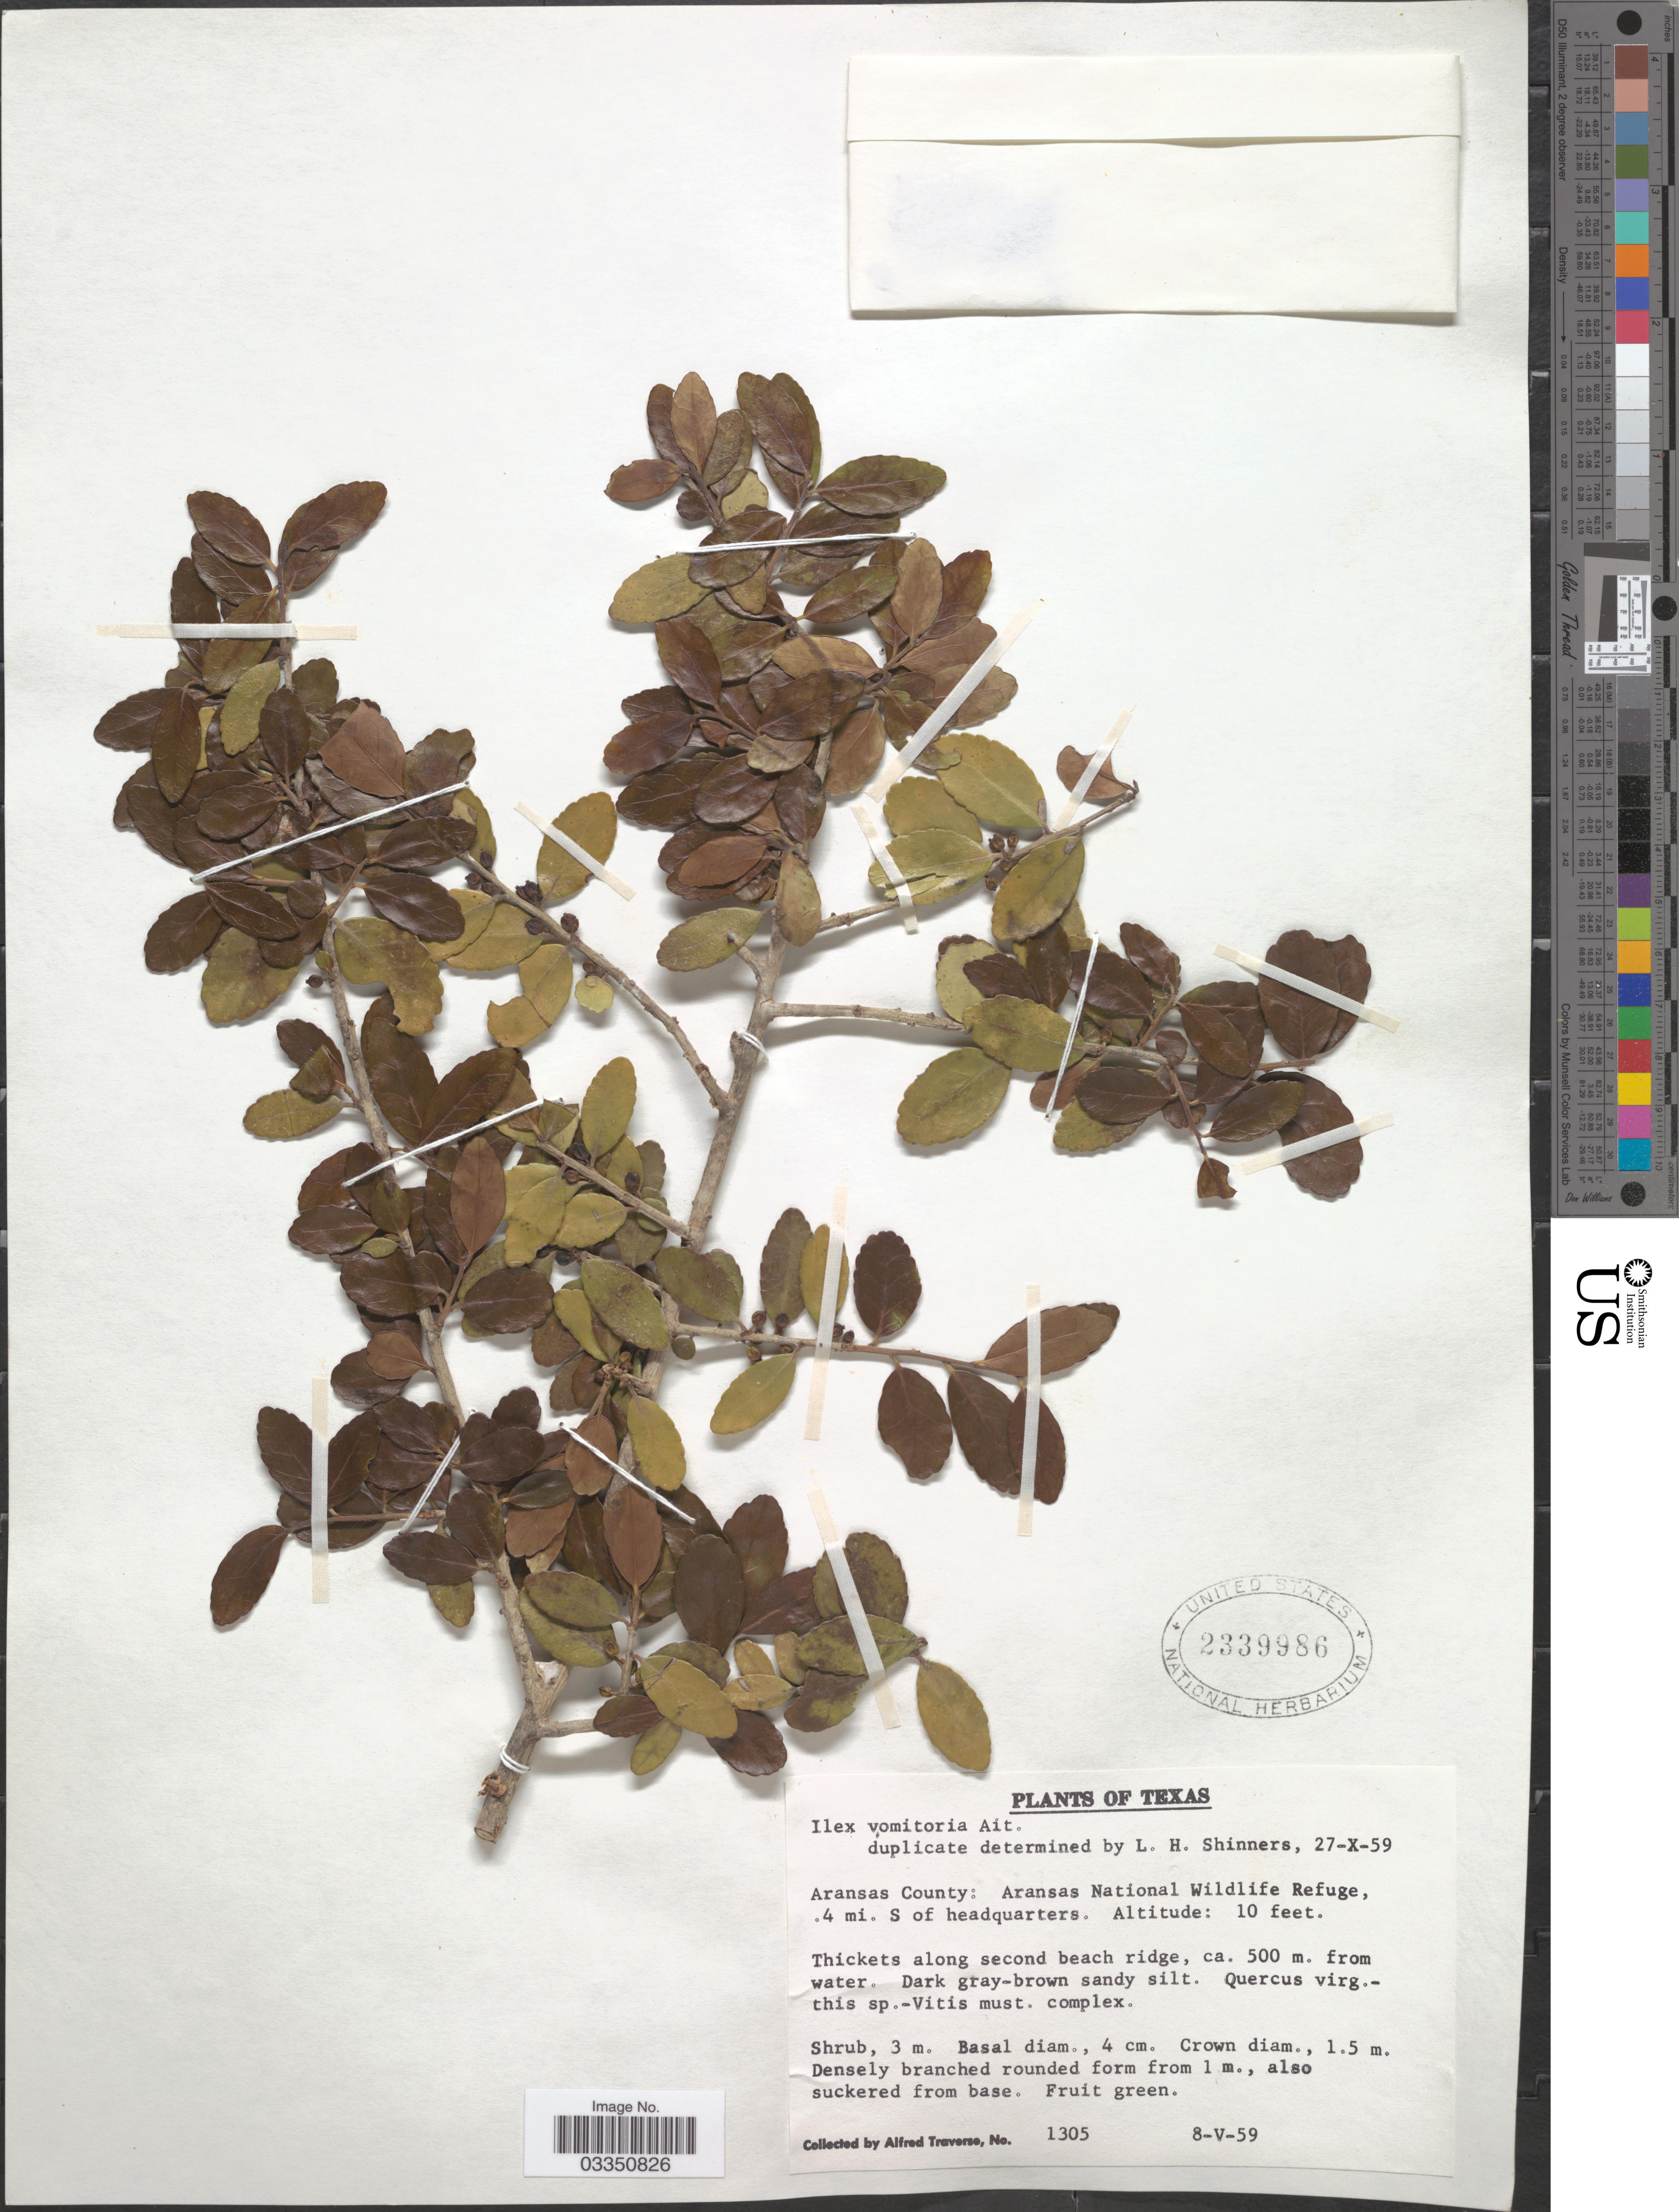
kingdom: Plantae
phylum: Tracheophyta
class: Magnoliopsida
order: Aquifoliales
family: Aquifoliaceae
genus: Ilex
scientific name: Ilex vomitoria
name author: Aiton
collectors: A. Traverse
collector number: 1305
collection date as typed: Transcribed d/m/y: 8/5/59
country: United States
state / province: Texas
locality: Aransas County: Aransas National Wildlife Refuge, 4 mi. S of headquarters.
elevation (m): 3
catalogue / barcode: US 2339986